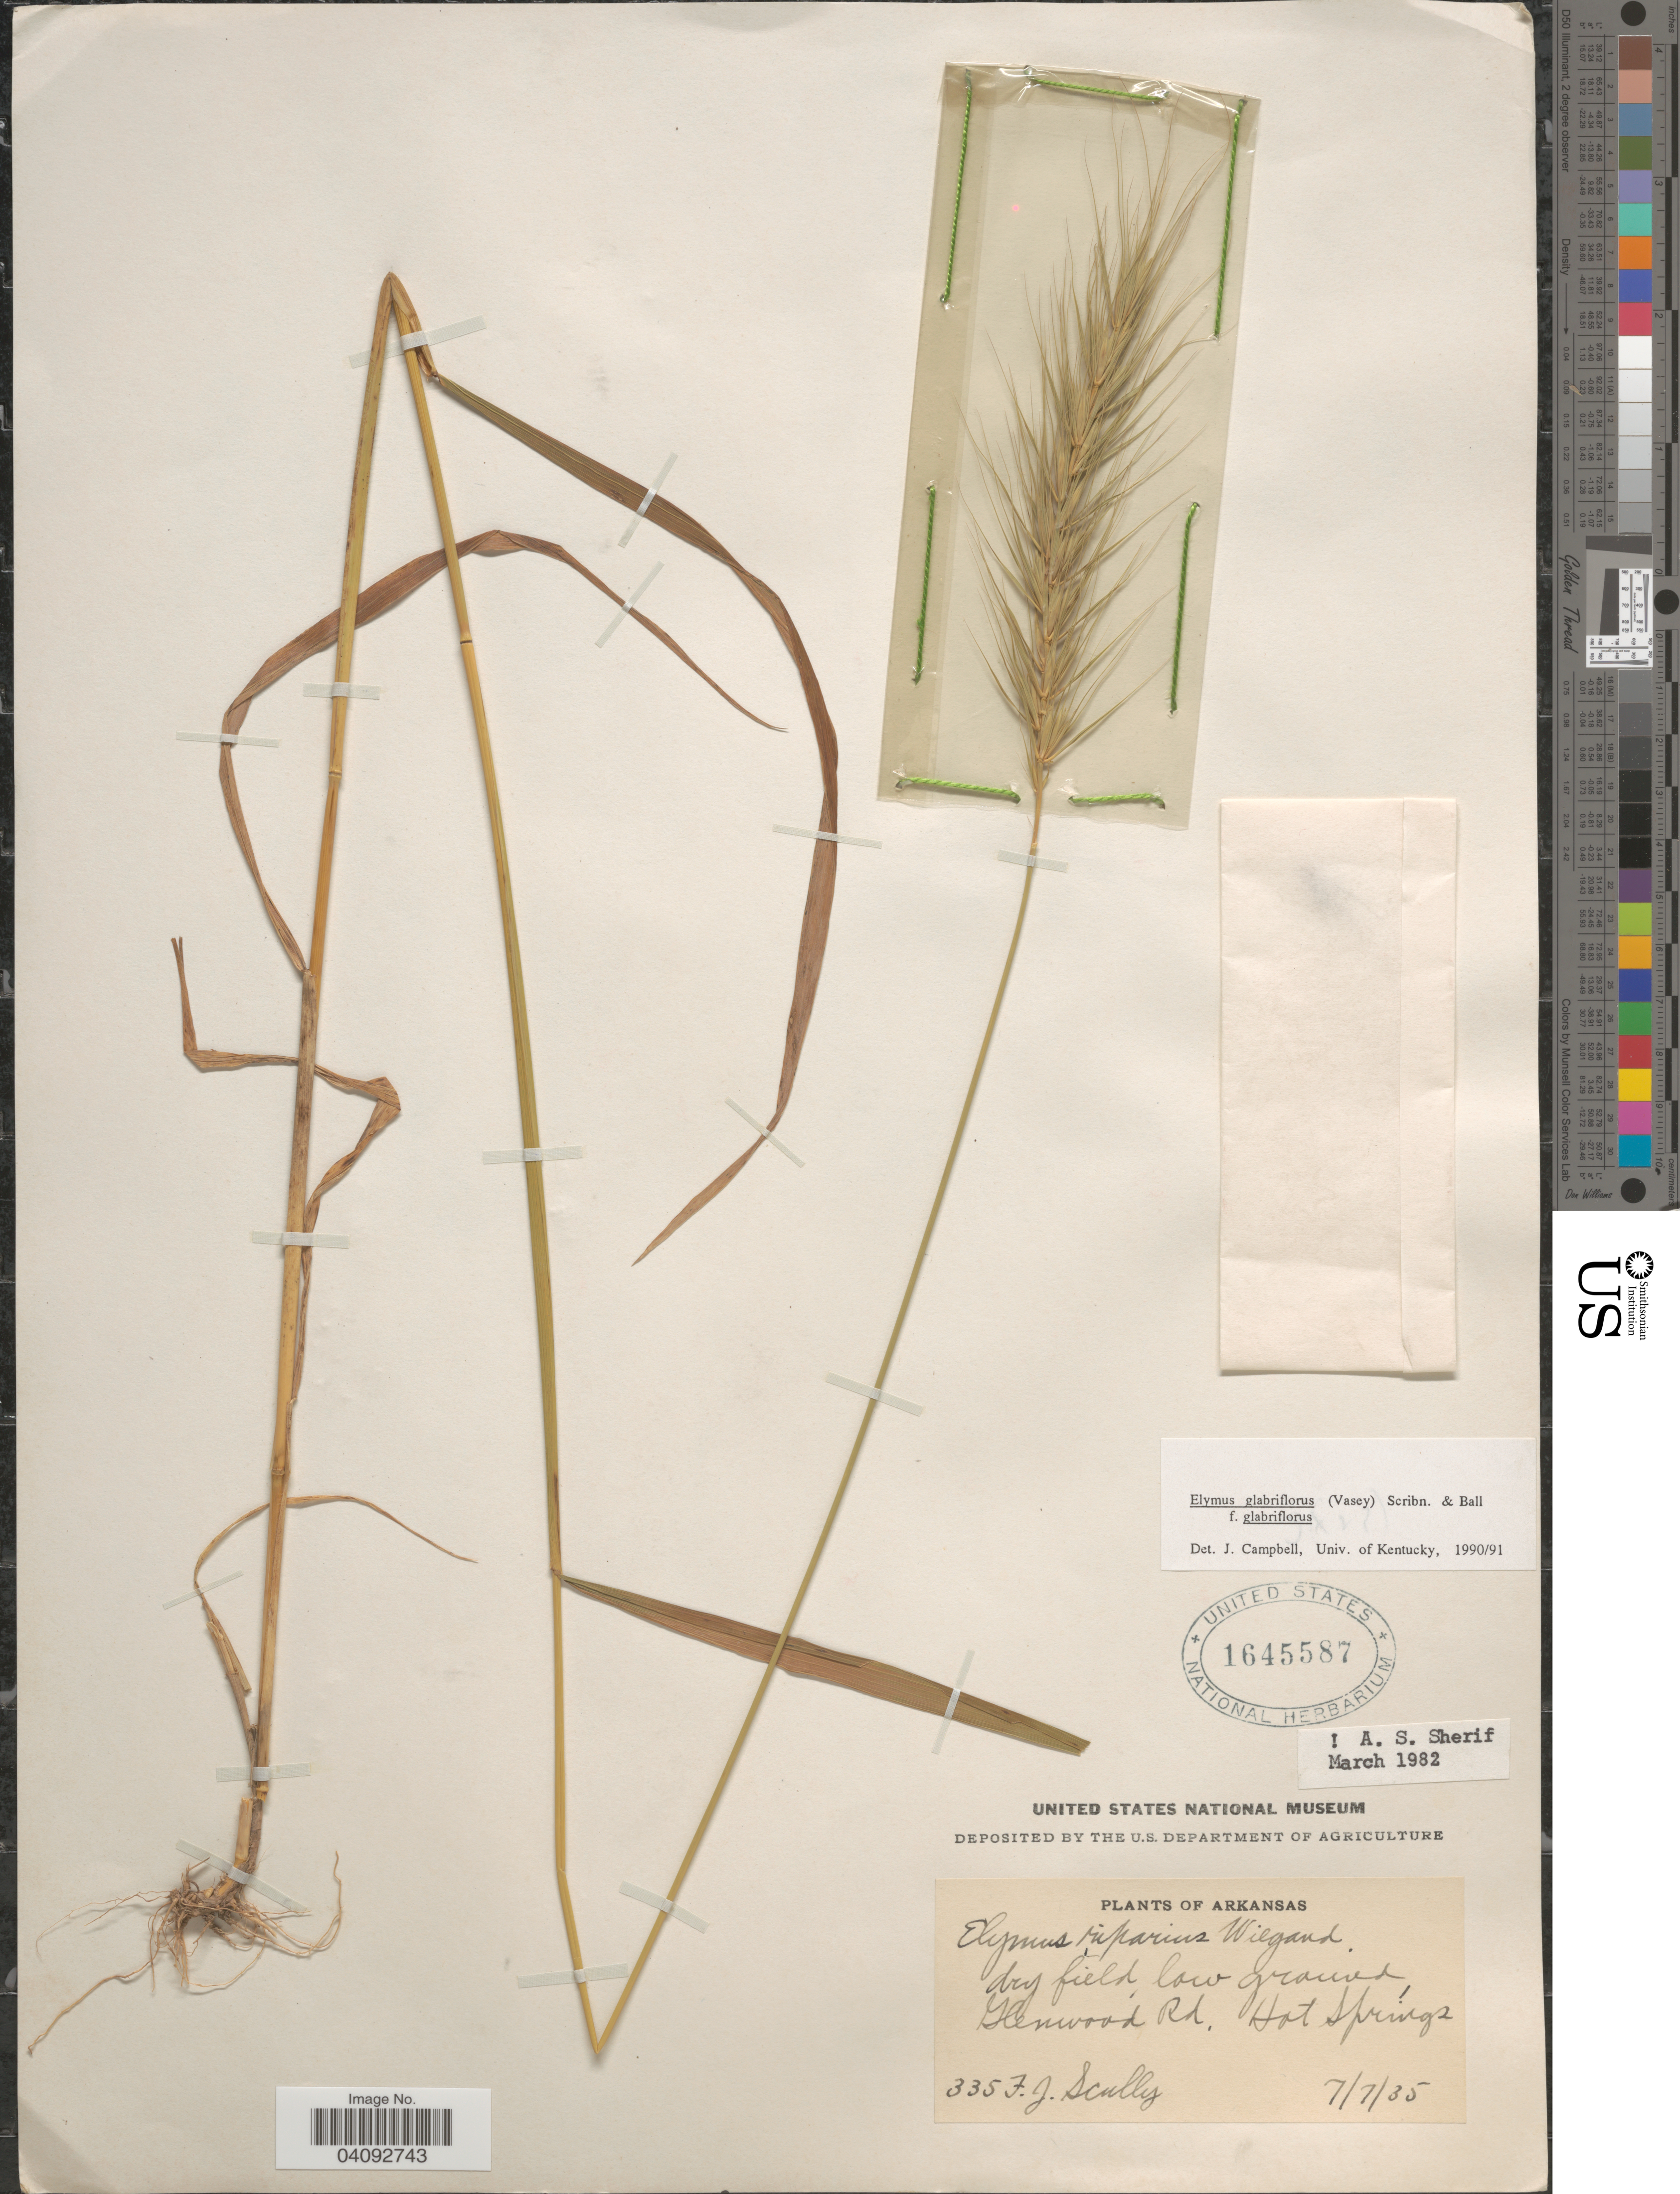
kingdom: Plantae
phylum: Tracheophyta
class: Liliopsida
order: Poales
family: Poaceae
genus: Elymus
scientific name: Elymus glabriflorus var. glabriflorus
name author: (Vasey ex L.H. Dewey) Scribn. & C.R. Ball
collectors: F. Scully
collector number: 335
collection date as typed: Transcribed d/m/y: 7/7/35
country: United States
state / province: Arkansas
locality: Dry field, low ground, Glenwood Rd. Hot Springs.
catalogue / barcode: US 1645587